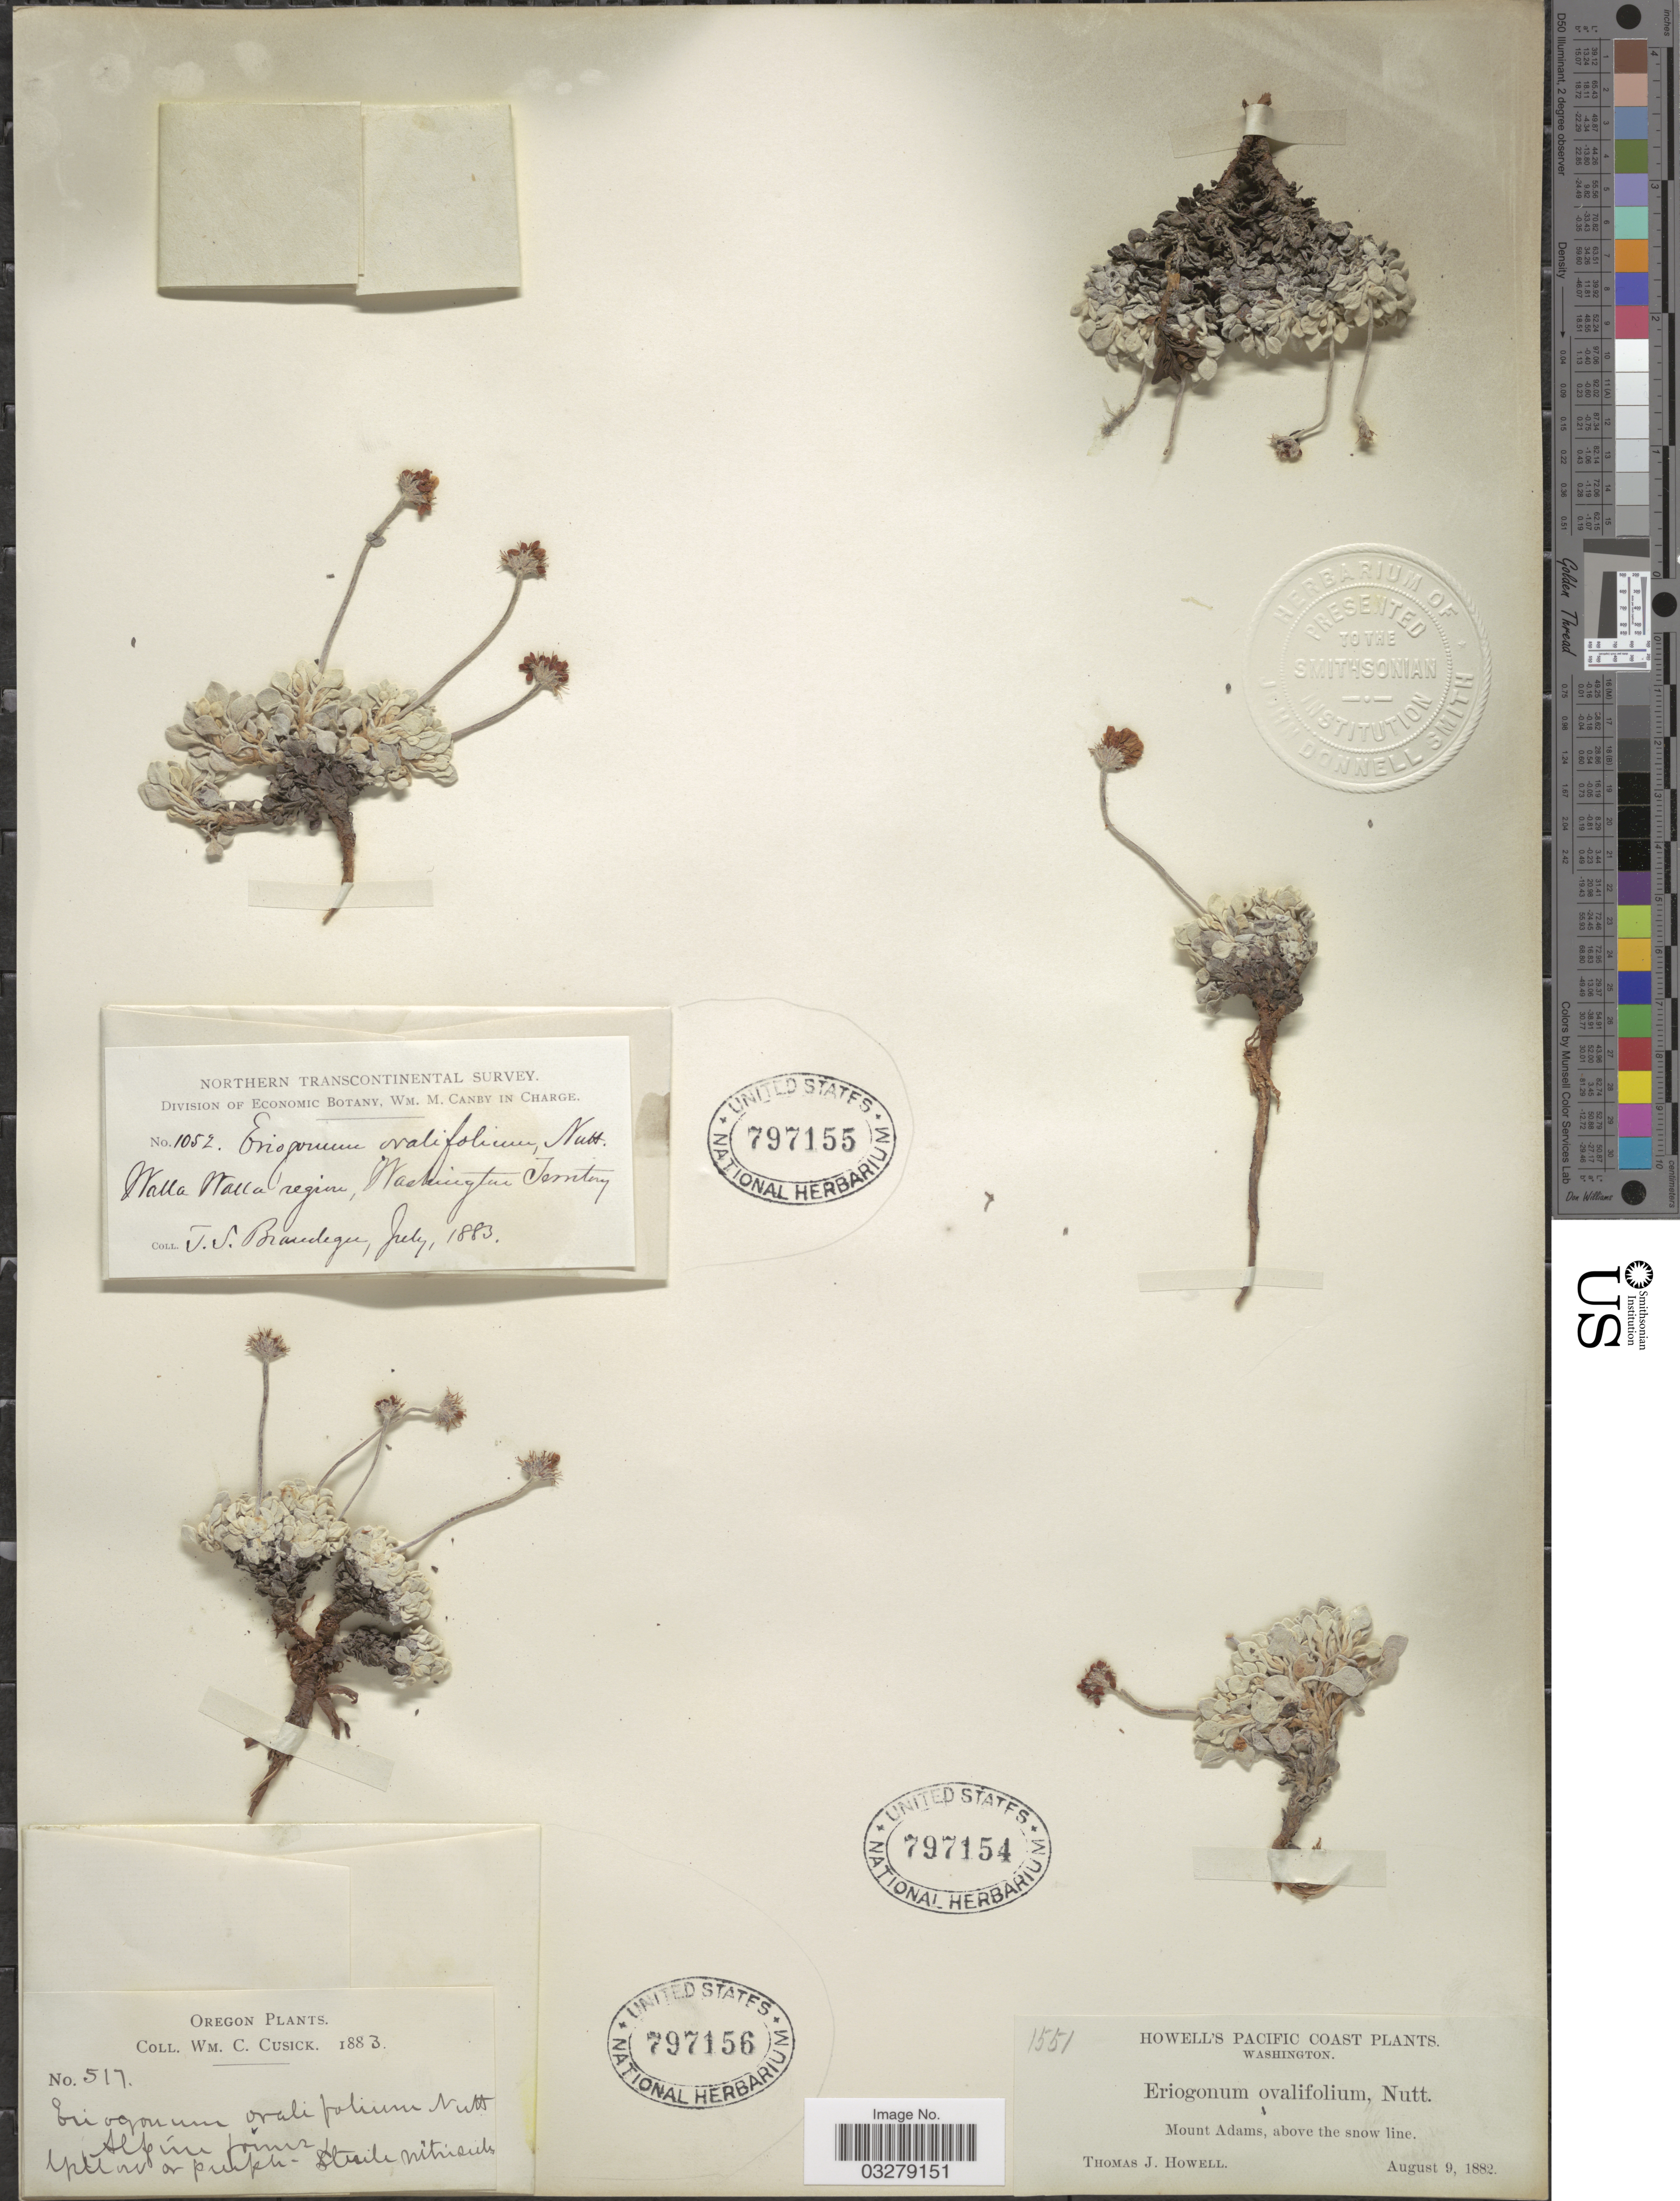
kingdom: Plantae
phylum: Tracheophyta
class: Magnoliopsida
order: Caryophyllales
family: Polygonaceae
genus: Eriogonum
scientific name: Eriogonum ovalifolium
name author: Nutt.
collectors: T. S. Brandegee (herbarium)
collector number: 1052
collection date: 1883-07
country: United States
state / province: Washington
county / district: Walla Walla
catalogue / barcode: US 797155-2